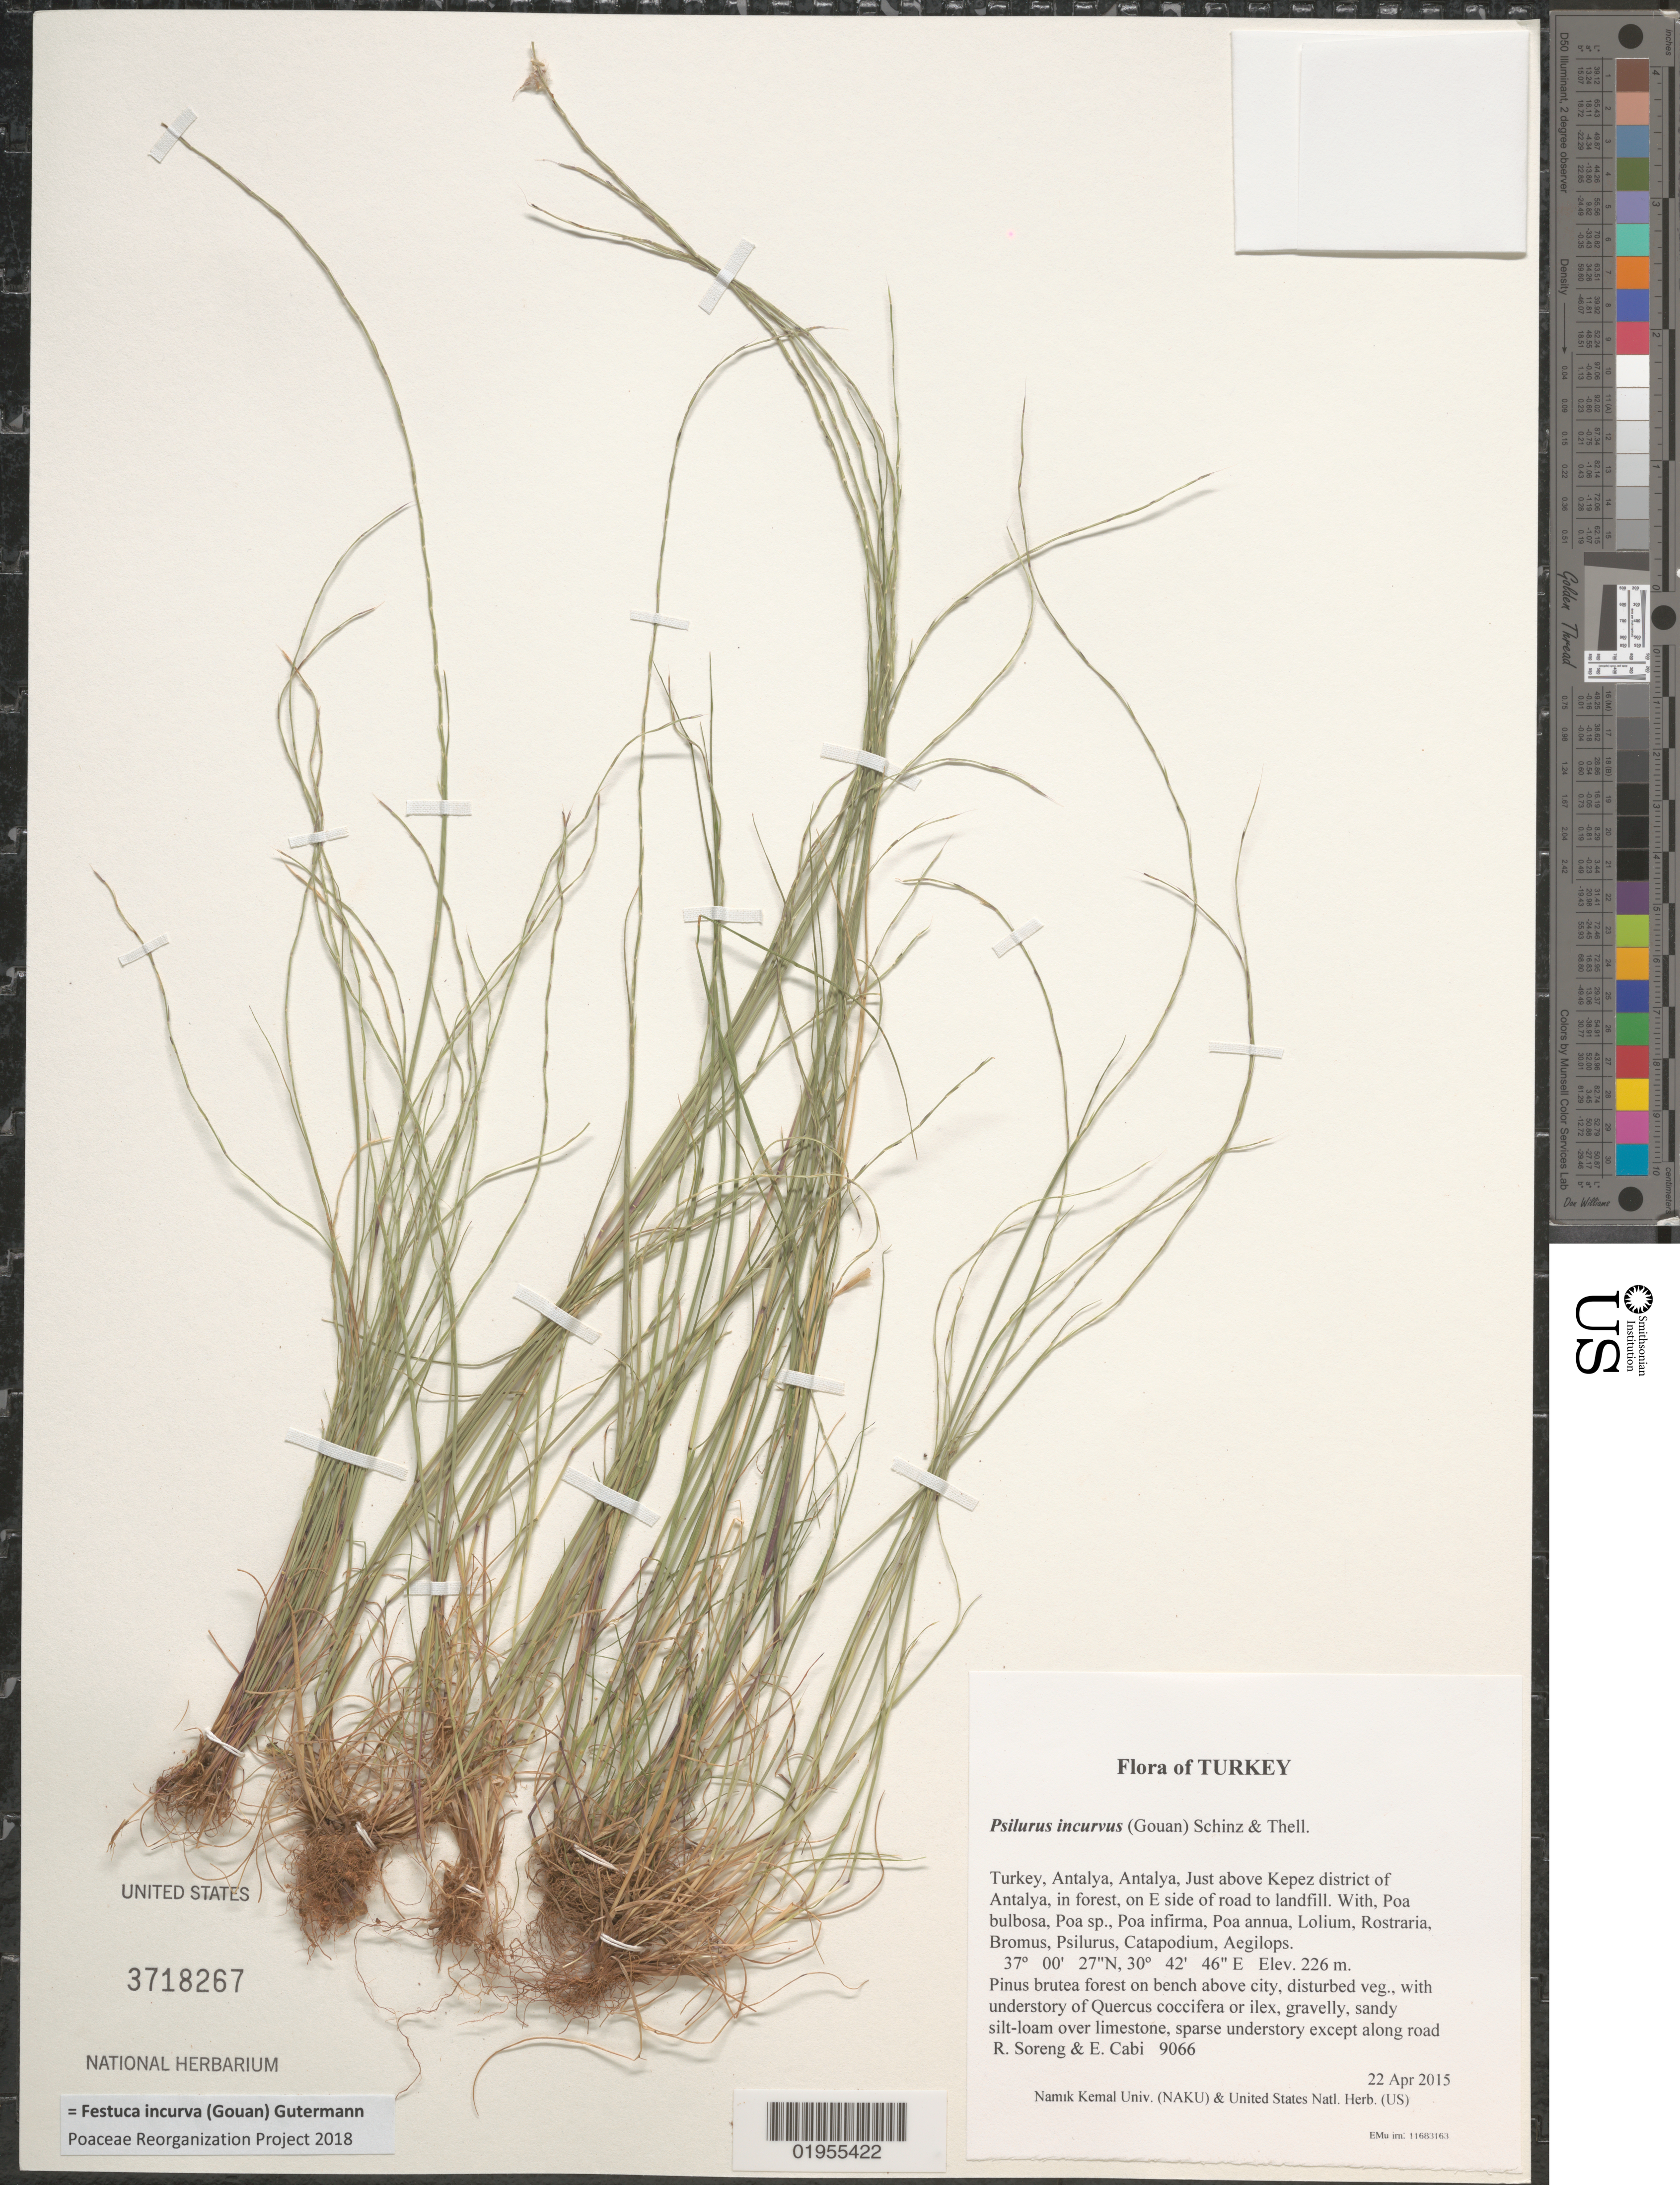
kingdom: Plantae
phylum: Tracheophyta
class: Liliopsida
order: Poales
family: Poaceae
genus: Festuca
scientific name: Festuca incurva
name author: (Gouan) Gutermann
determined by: Poaceae Reorganization Project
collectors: R. J. Soreng & E. Cabi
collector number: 9066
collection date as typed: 2015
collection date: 2015-04-22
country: Turkey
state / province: Antalya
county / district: Antalya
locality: Just above Kepez district of Antalya, in forest, on E side of road to landfill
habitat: Pinus brutea forest on bench above city, disturbed veg., with understory of Quercus coccifera or ilex, gravelly, sandy silt-loam over limestone, sparse understory except along road sides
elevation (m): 226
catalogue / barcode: US 3718267